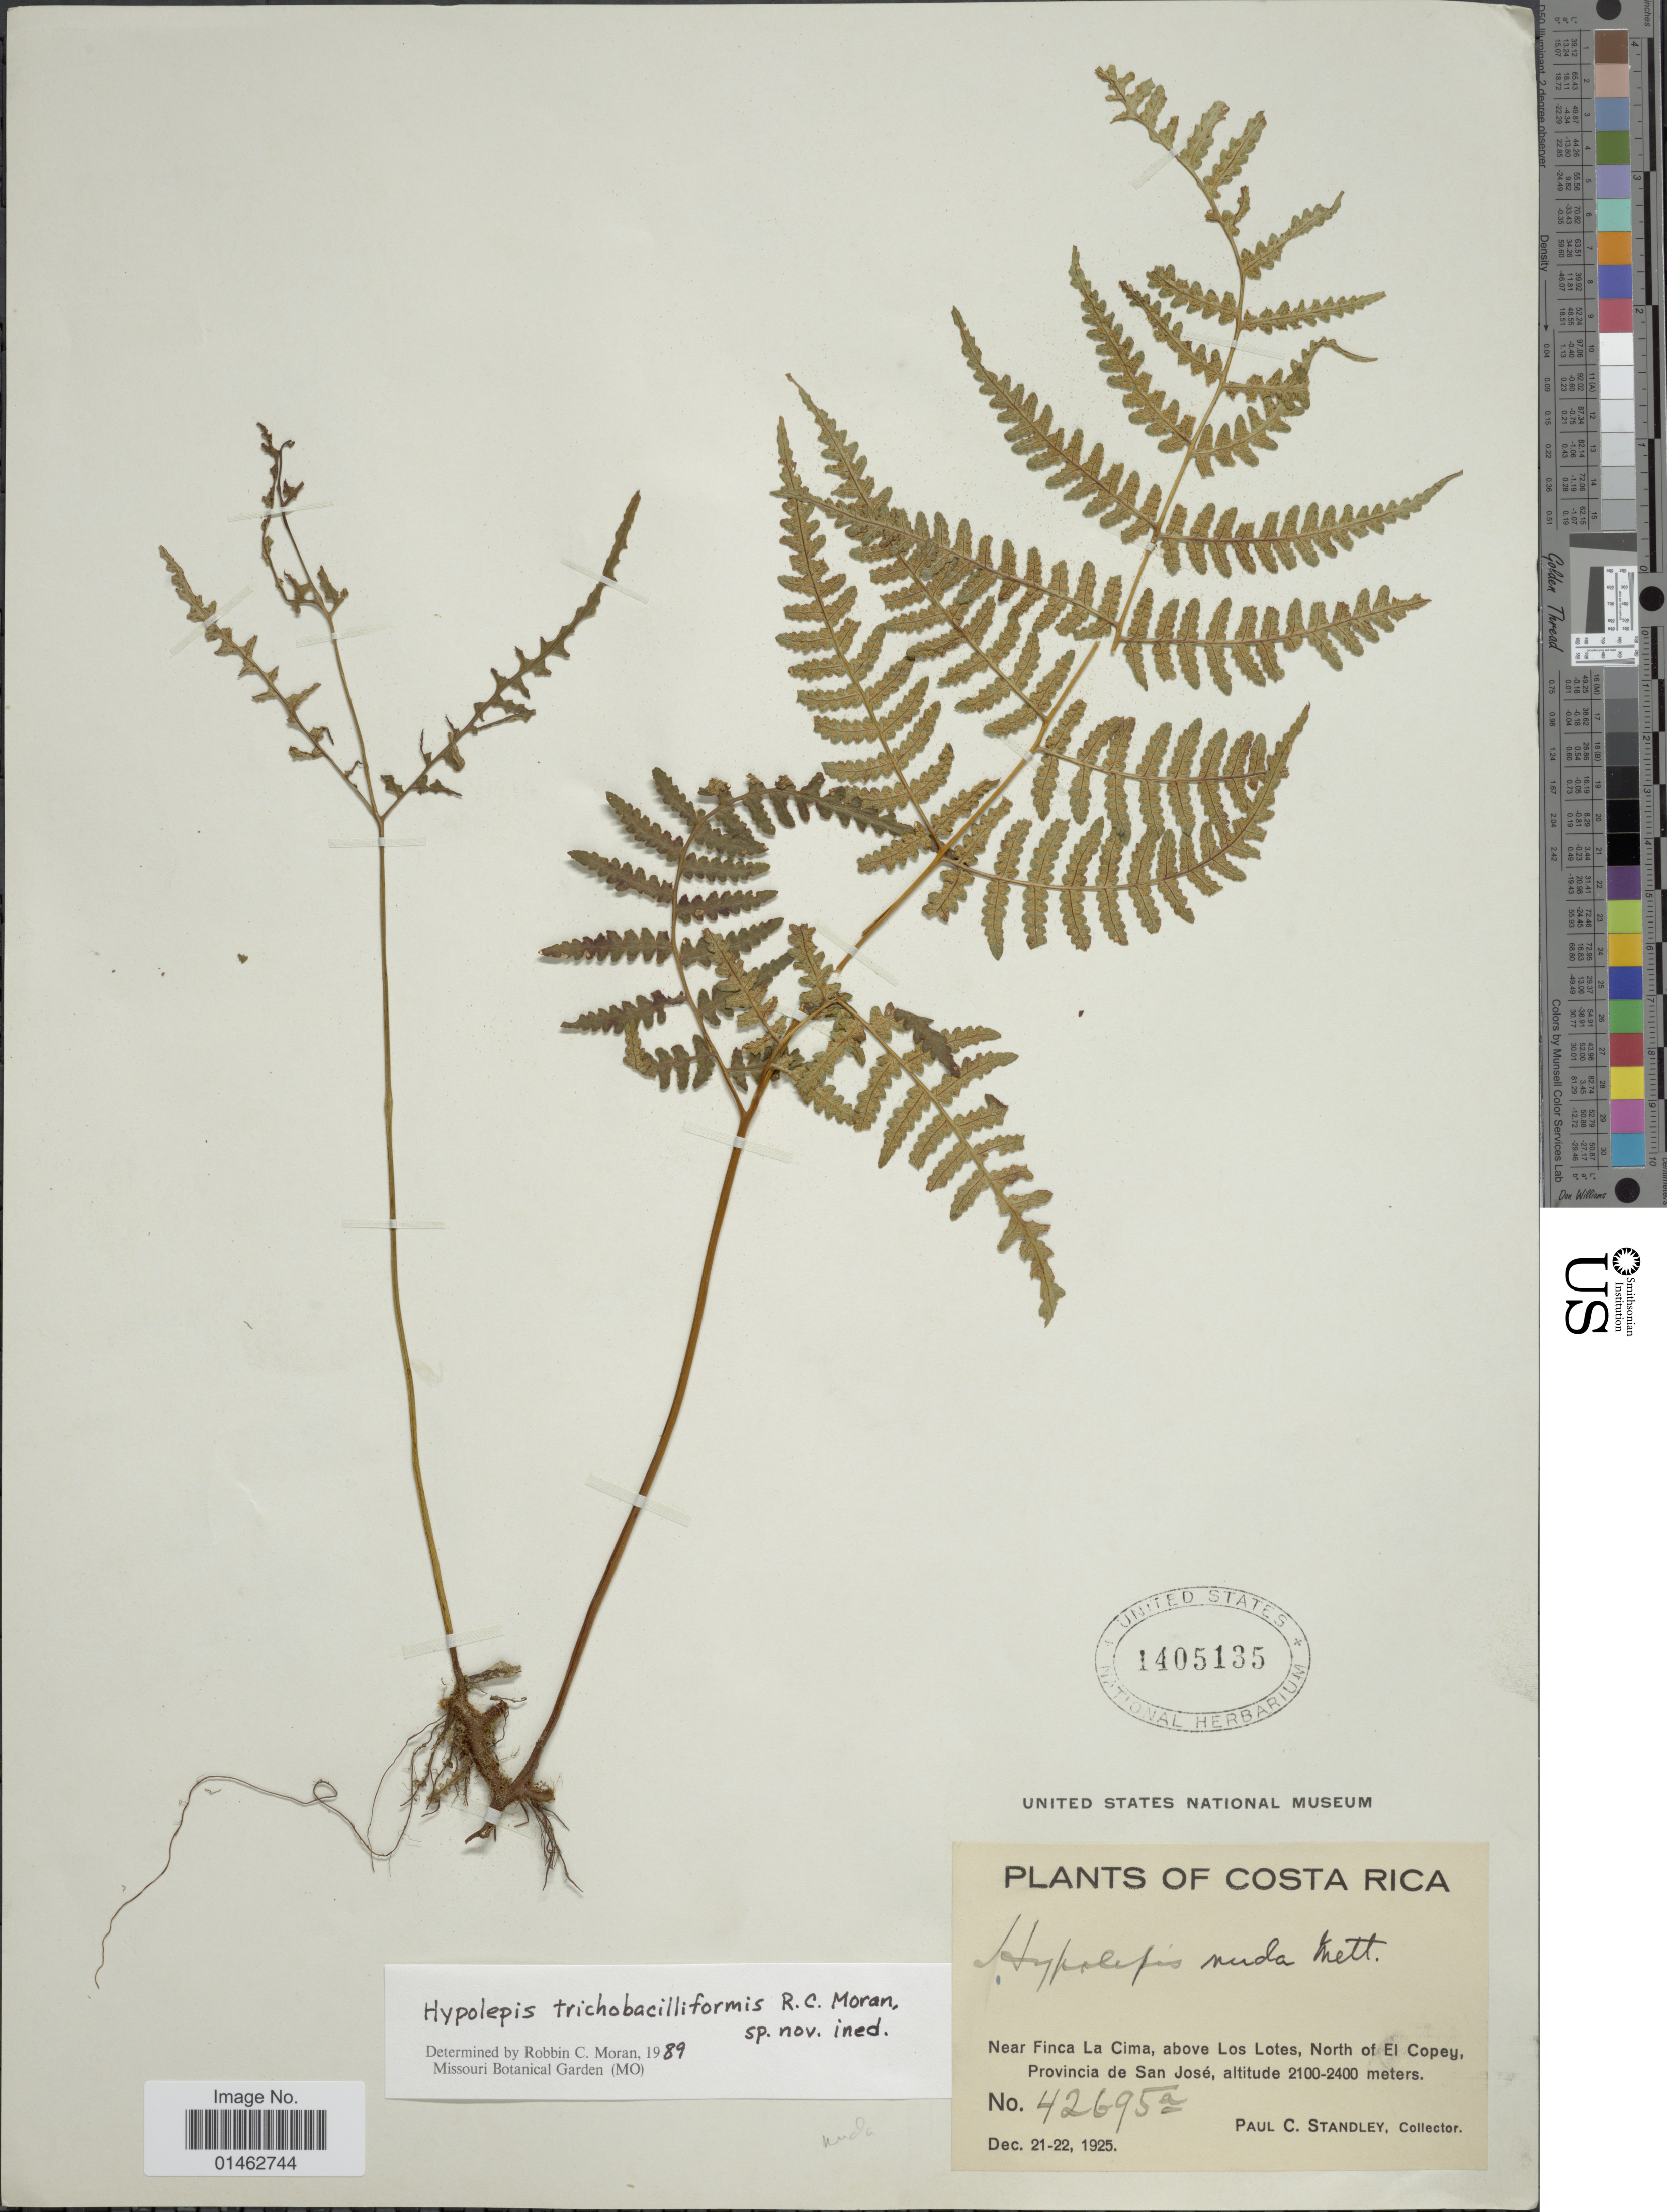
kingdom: Plantae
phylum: Tracheophyta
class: Polypodiopsida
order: Polypodiales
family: Dennstaedtiaceae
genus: Hypolepis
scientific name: Hypolepis trichobacilliformis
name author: R.C. Moran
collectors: P. C. Standley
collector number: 42695a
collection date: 1925-12-21/1925-12-22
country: Costa Rica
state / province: San José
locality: Near Finca La Cima, above LOs Lotes, North of El Copey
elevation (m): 2100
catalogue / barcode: US 1405135